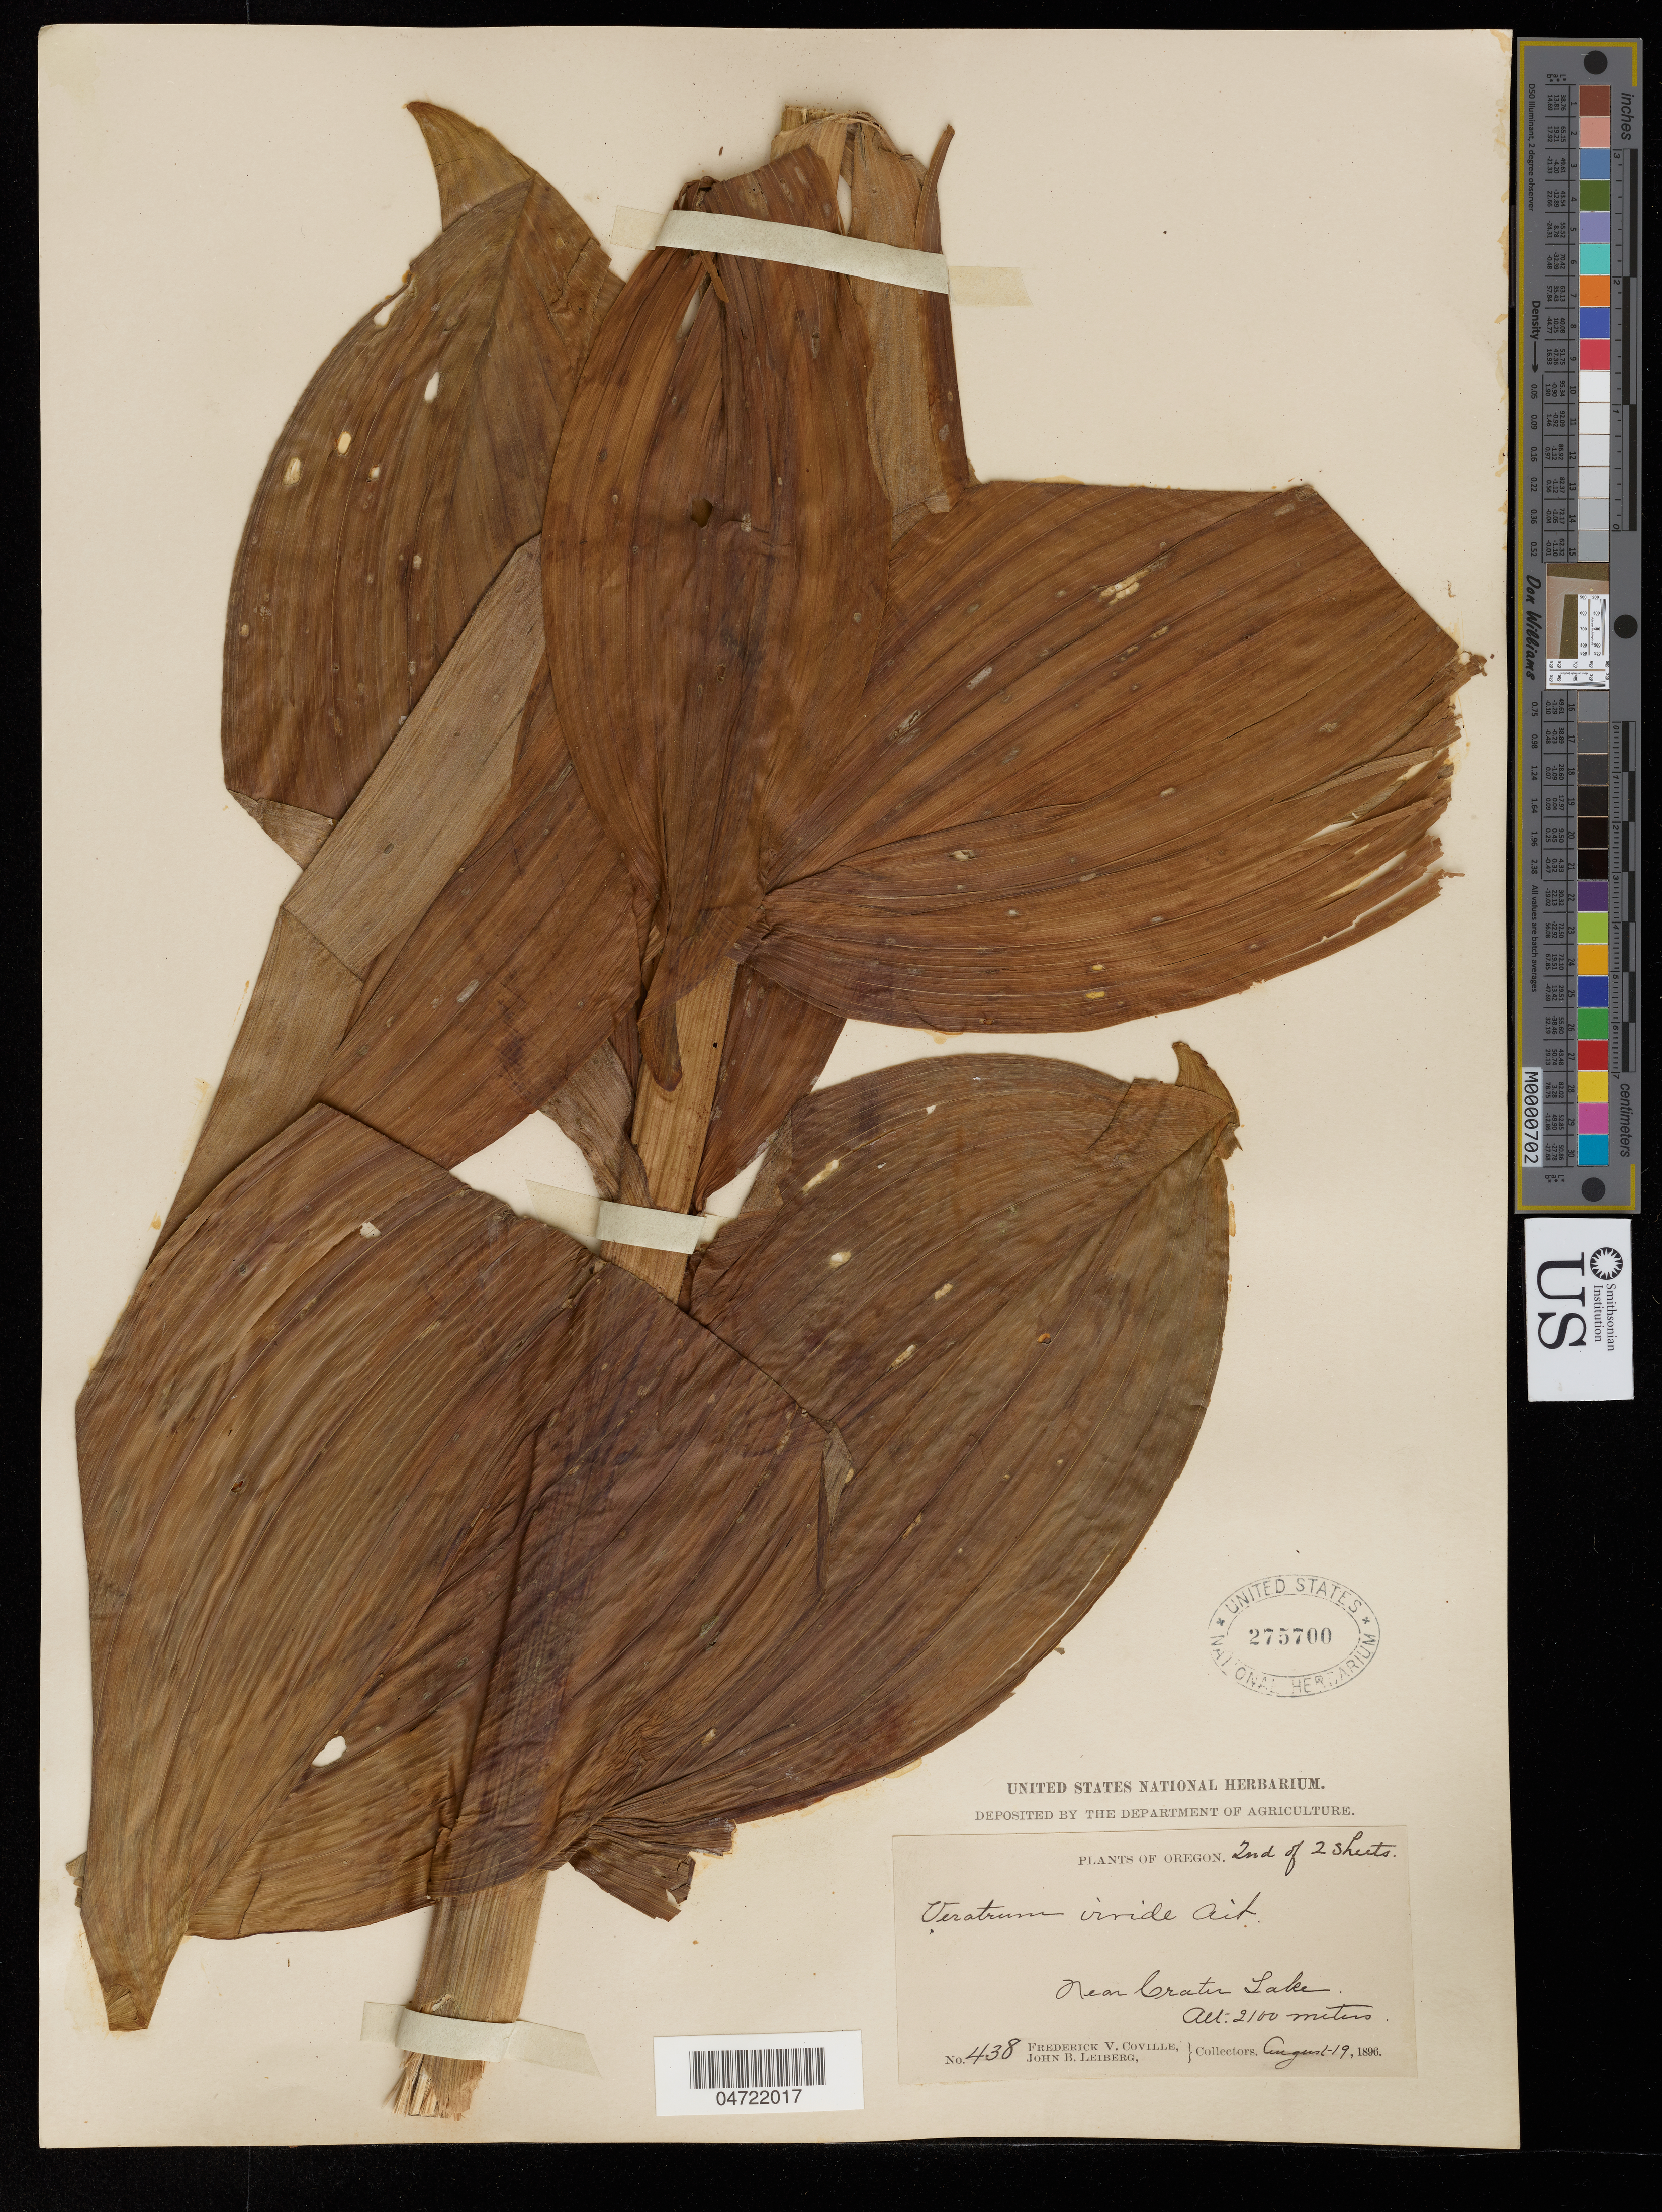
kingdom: Plantae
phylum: Tracheophyta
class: Liliopsida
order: Liliales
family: Melanthiaceae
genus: Veratrum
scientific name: Veratrum viride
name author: Aiton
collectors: F. V. Coville & J. Leiberg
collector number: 438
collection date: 1896-08-19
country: United States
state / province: Oregon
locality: Near Crater Lake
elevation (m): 2100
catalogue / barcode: US 275700